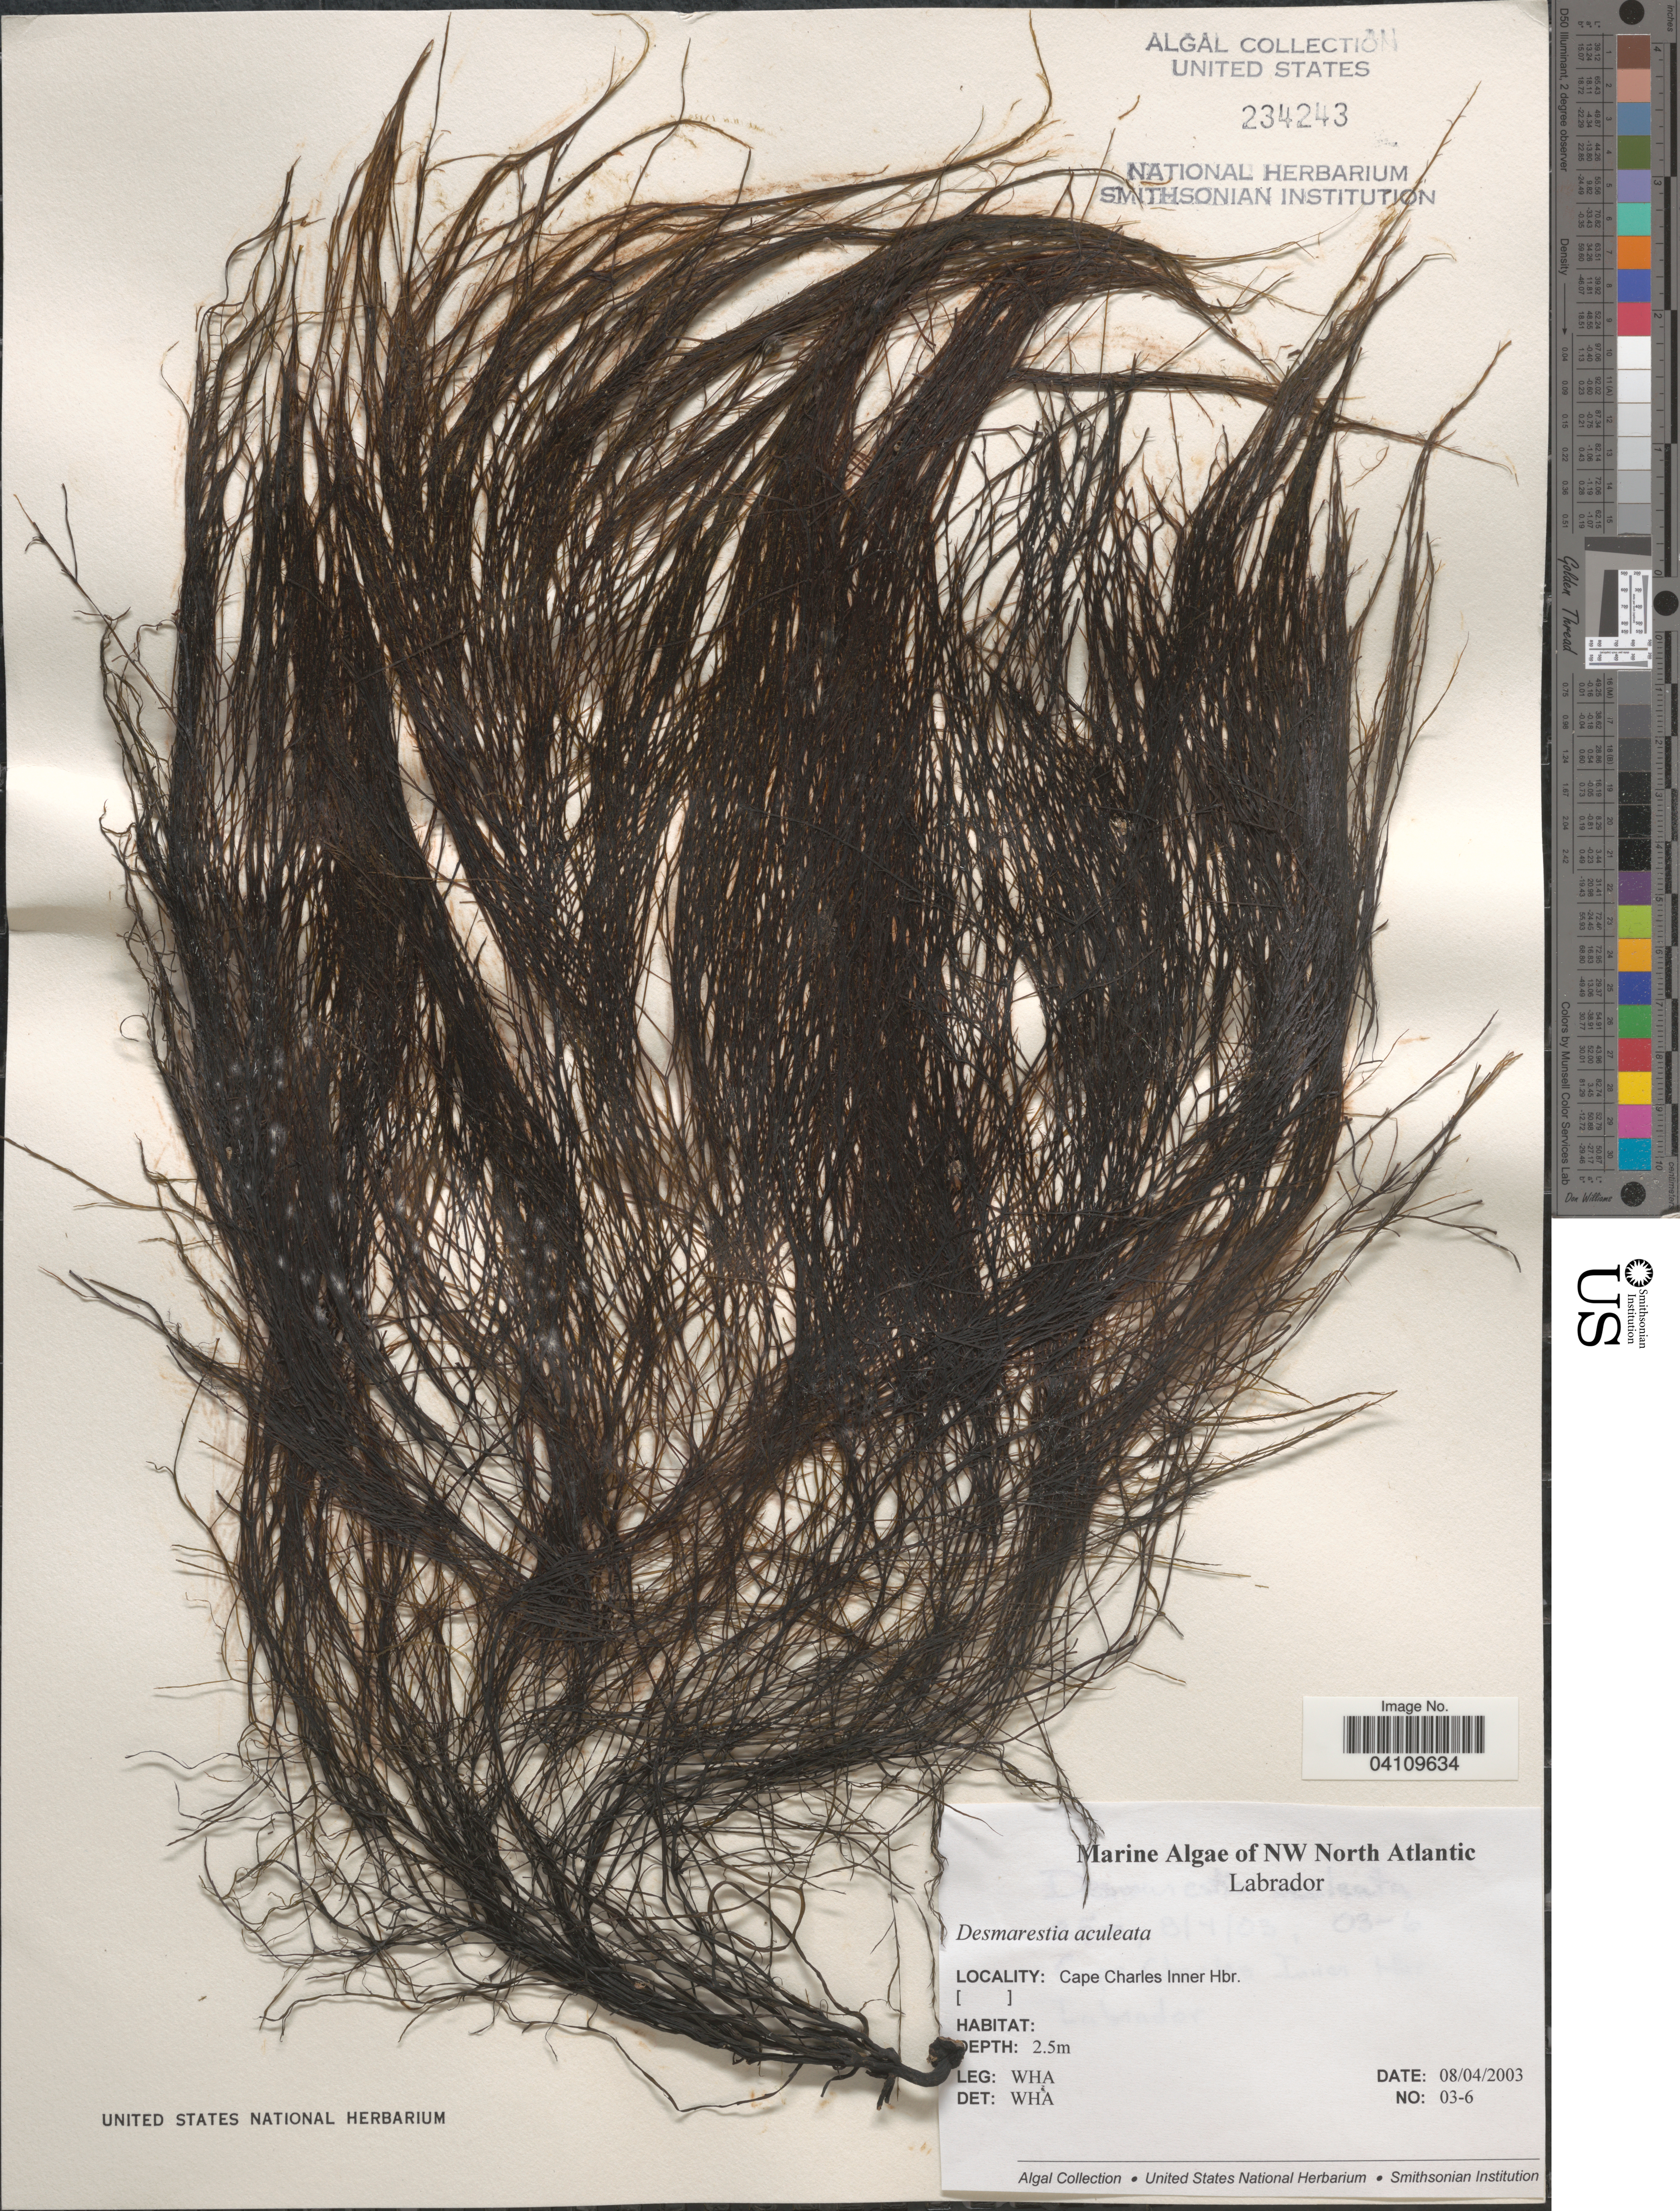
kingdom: Chromista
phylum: Ochrophyta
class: Phaeophyceae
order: Desmarestiales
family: Desmarestiaceae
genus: Desmarestia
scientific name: Desmarestia aculeata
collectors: W. H. Adey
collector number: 03-6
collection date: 2003-04-08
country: Canada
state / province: Newfoundland and Labrador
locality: NW North Atlantic. Labrador. Cape Charles Inner Hbr.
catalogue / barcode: US 234243